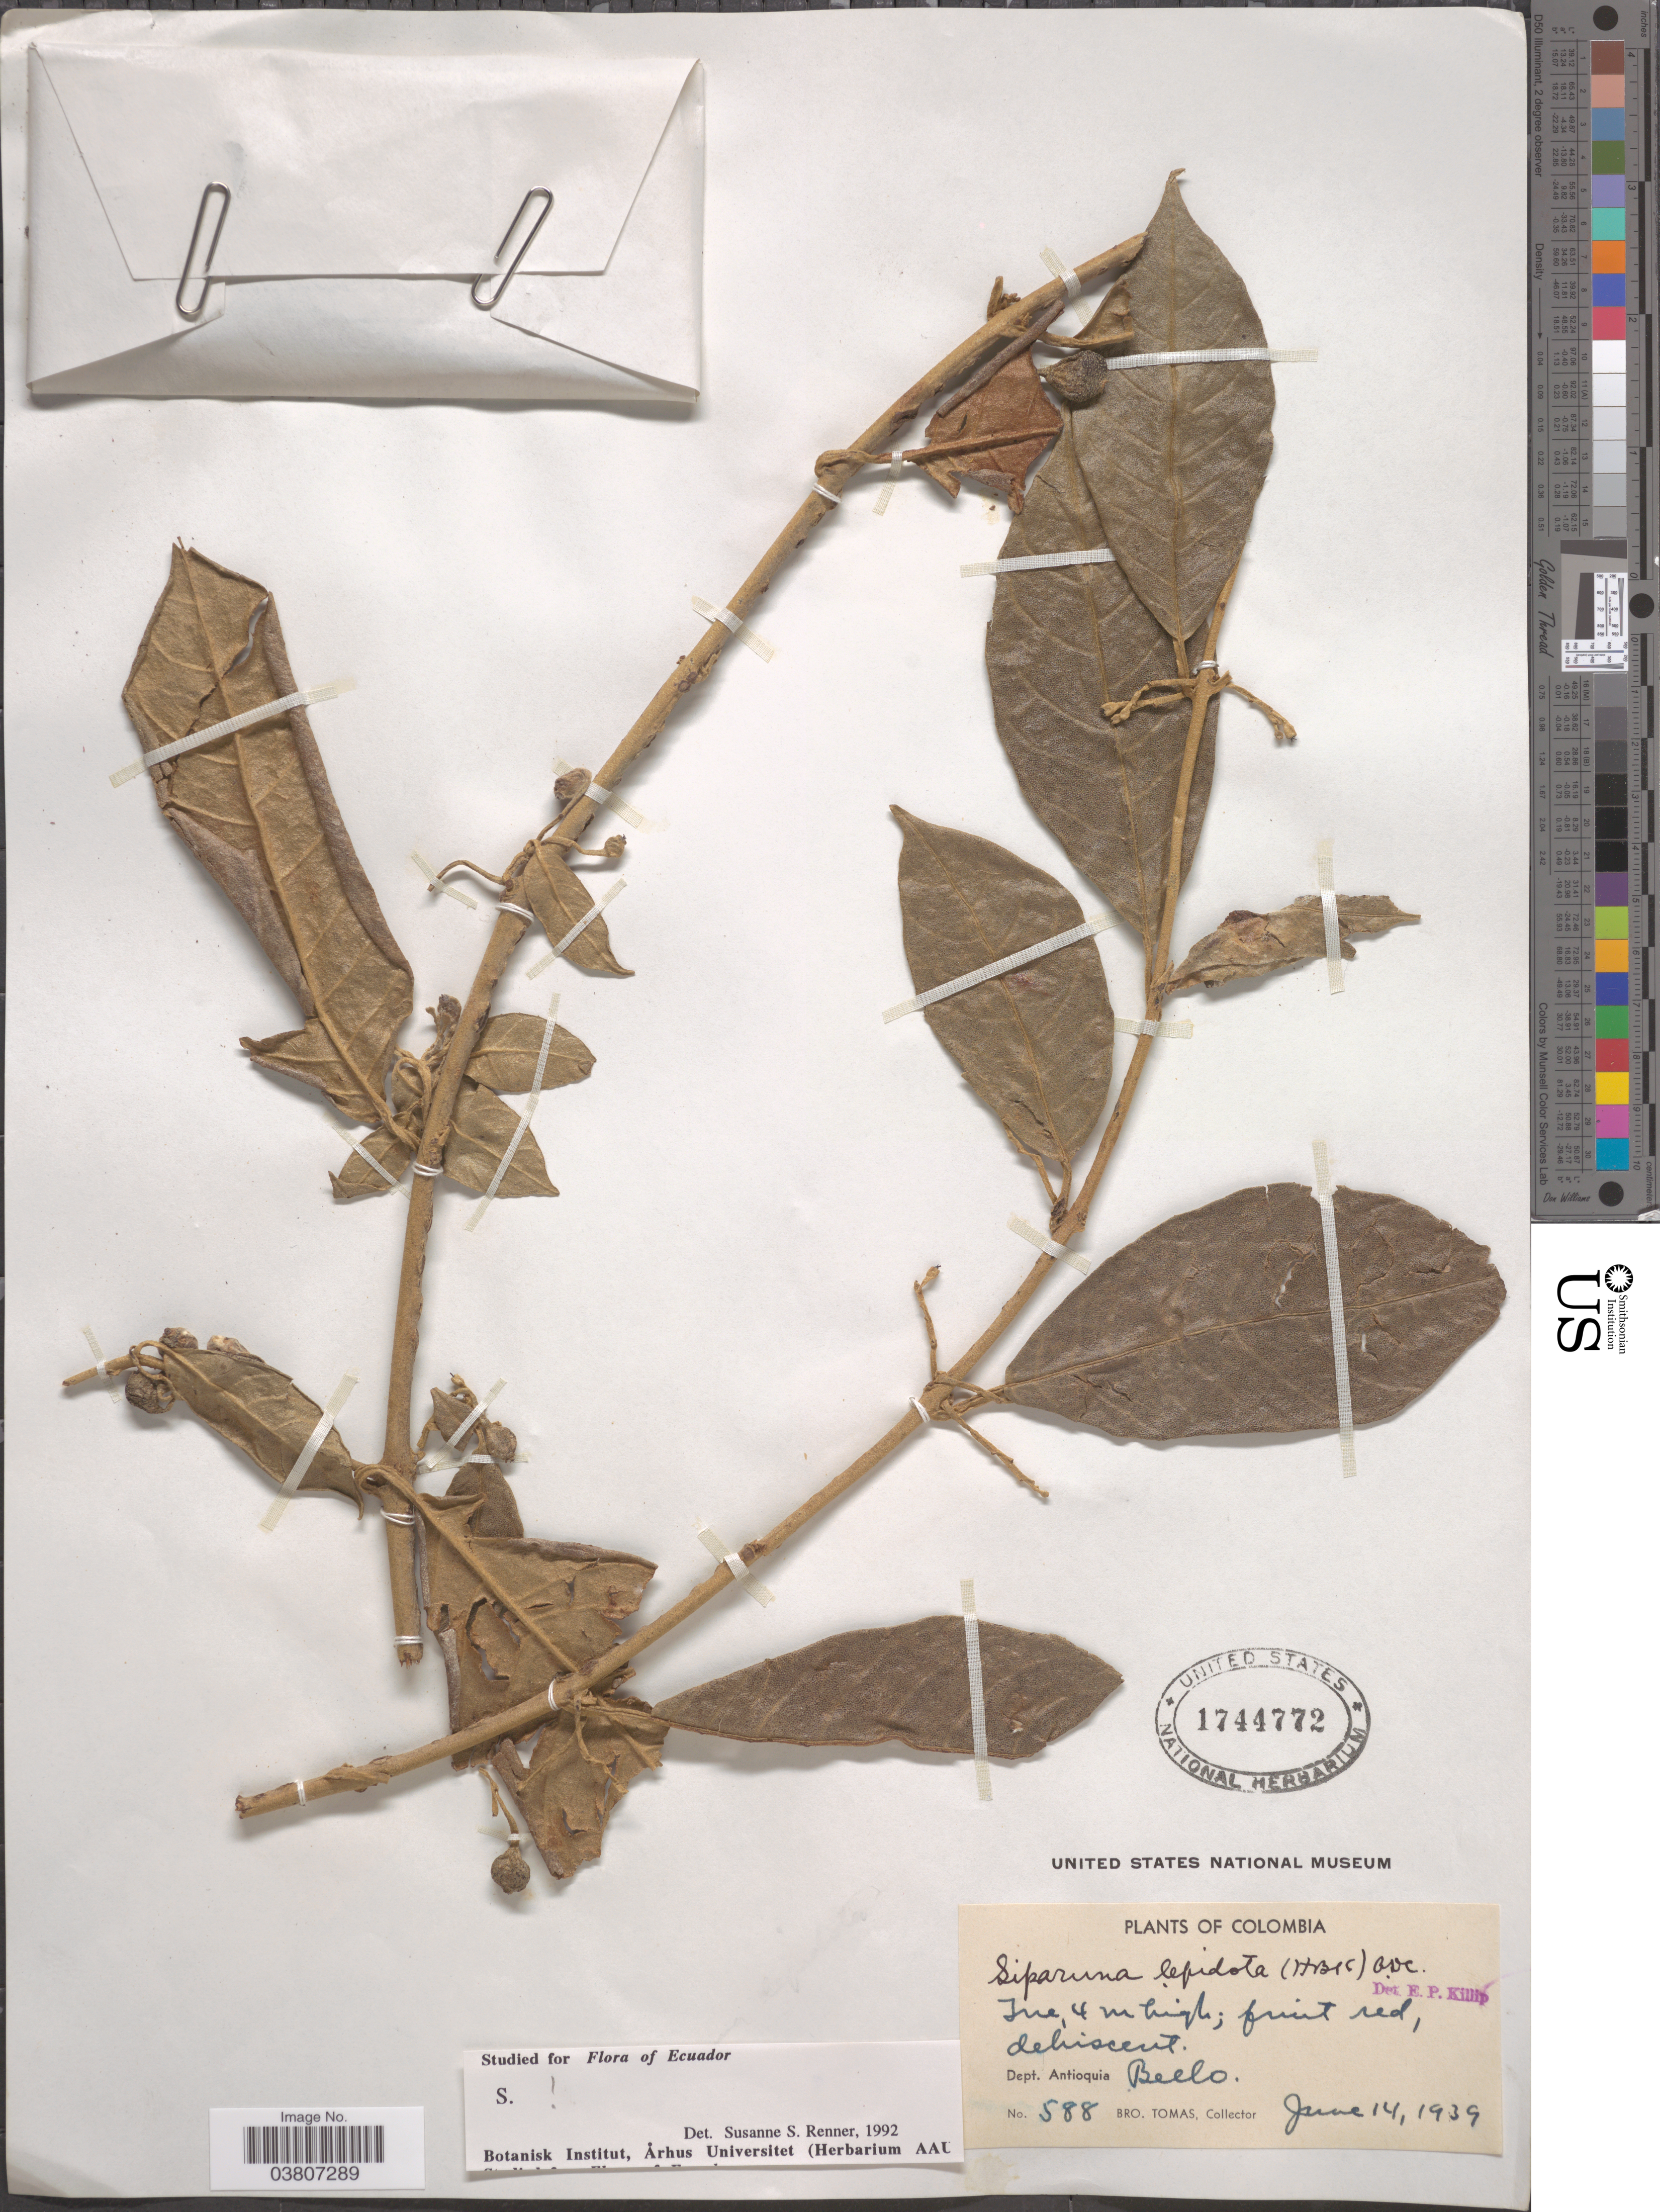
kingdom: Plantae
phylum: Tracheophyta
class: Magnoliopsida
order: Laurales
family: Siparunaceae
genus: Siparuna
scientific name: Siparuna lepidota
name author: (Kunth) A. DC.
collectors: B. Tomas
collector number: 588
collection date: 1939-06-14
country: Colombia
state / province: Antioquia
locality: Dept. Antioquia: Bello.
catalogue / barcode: US 1744772